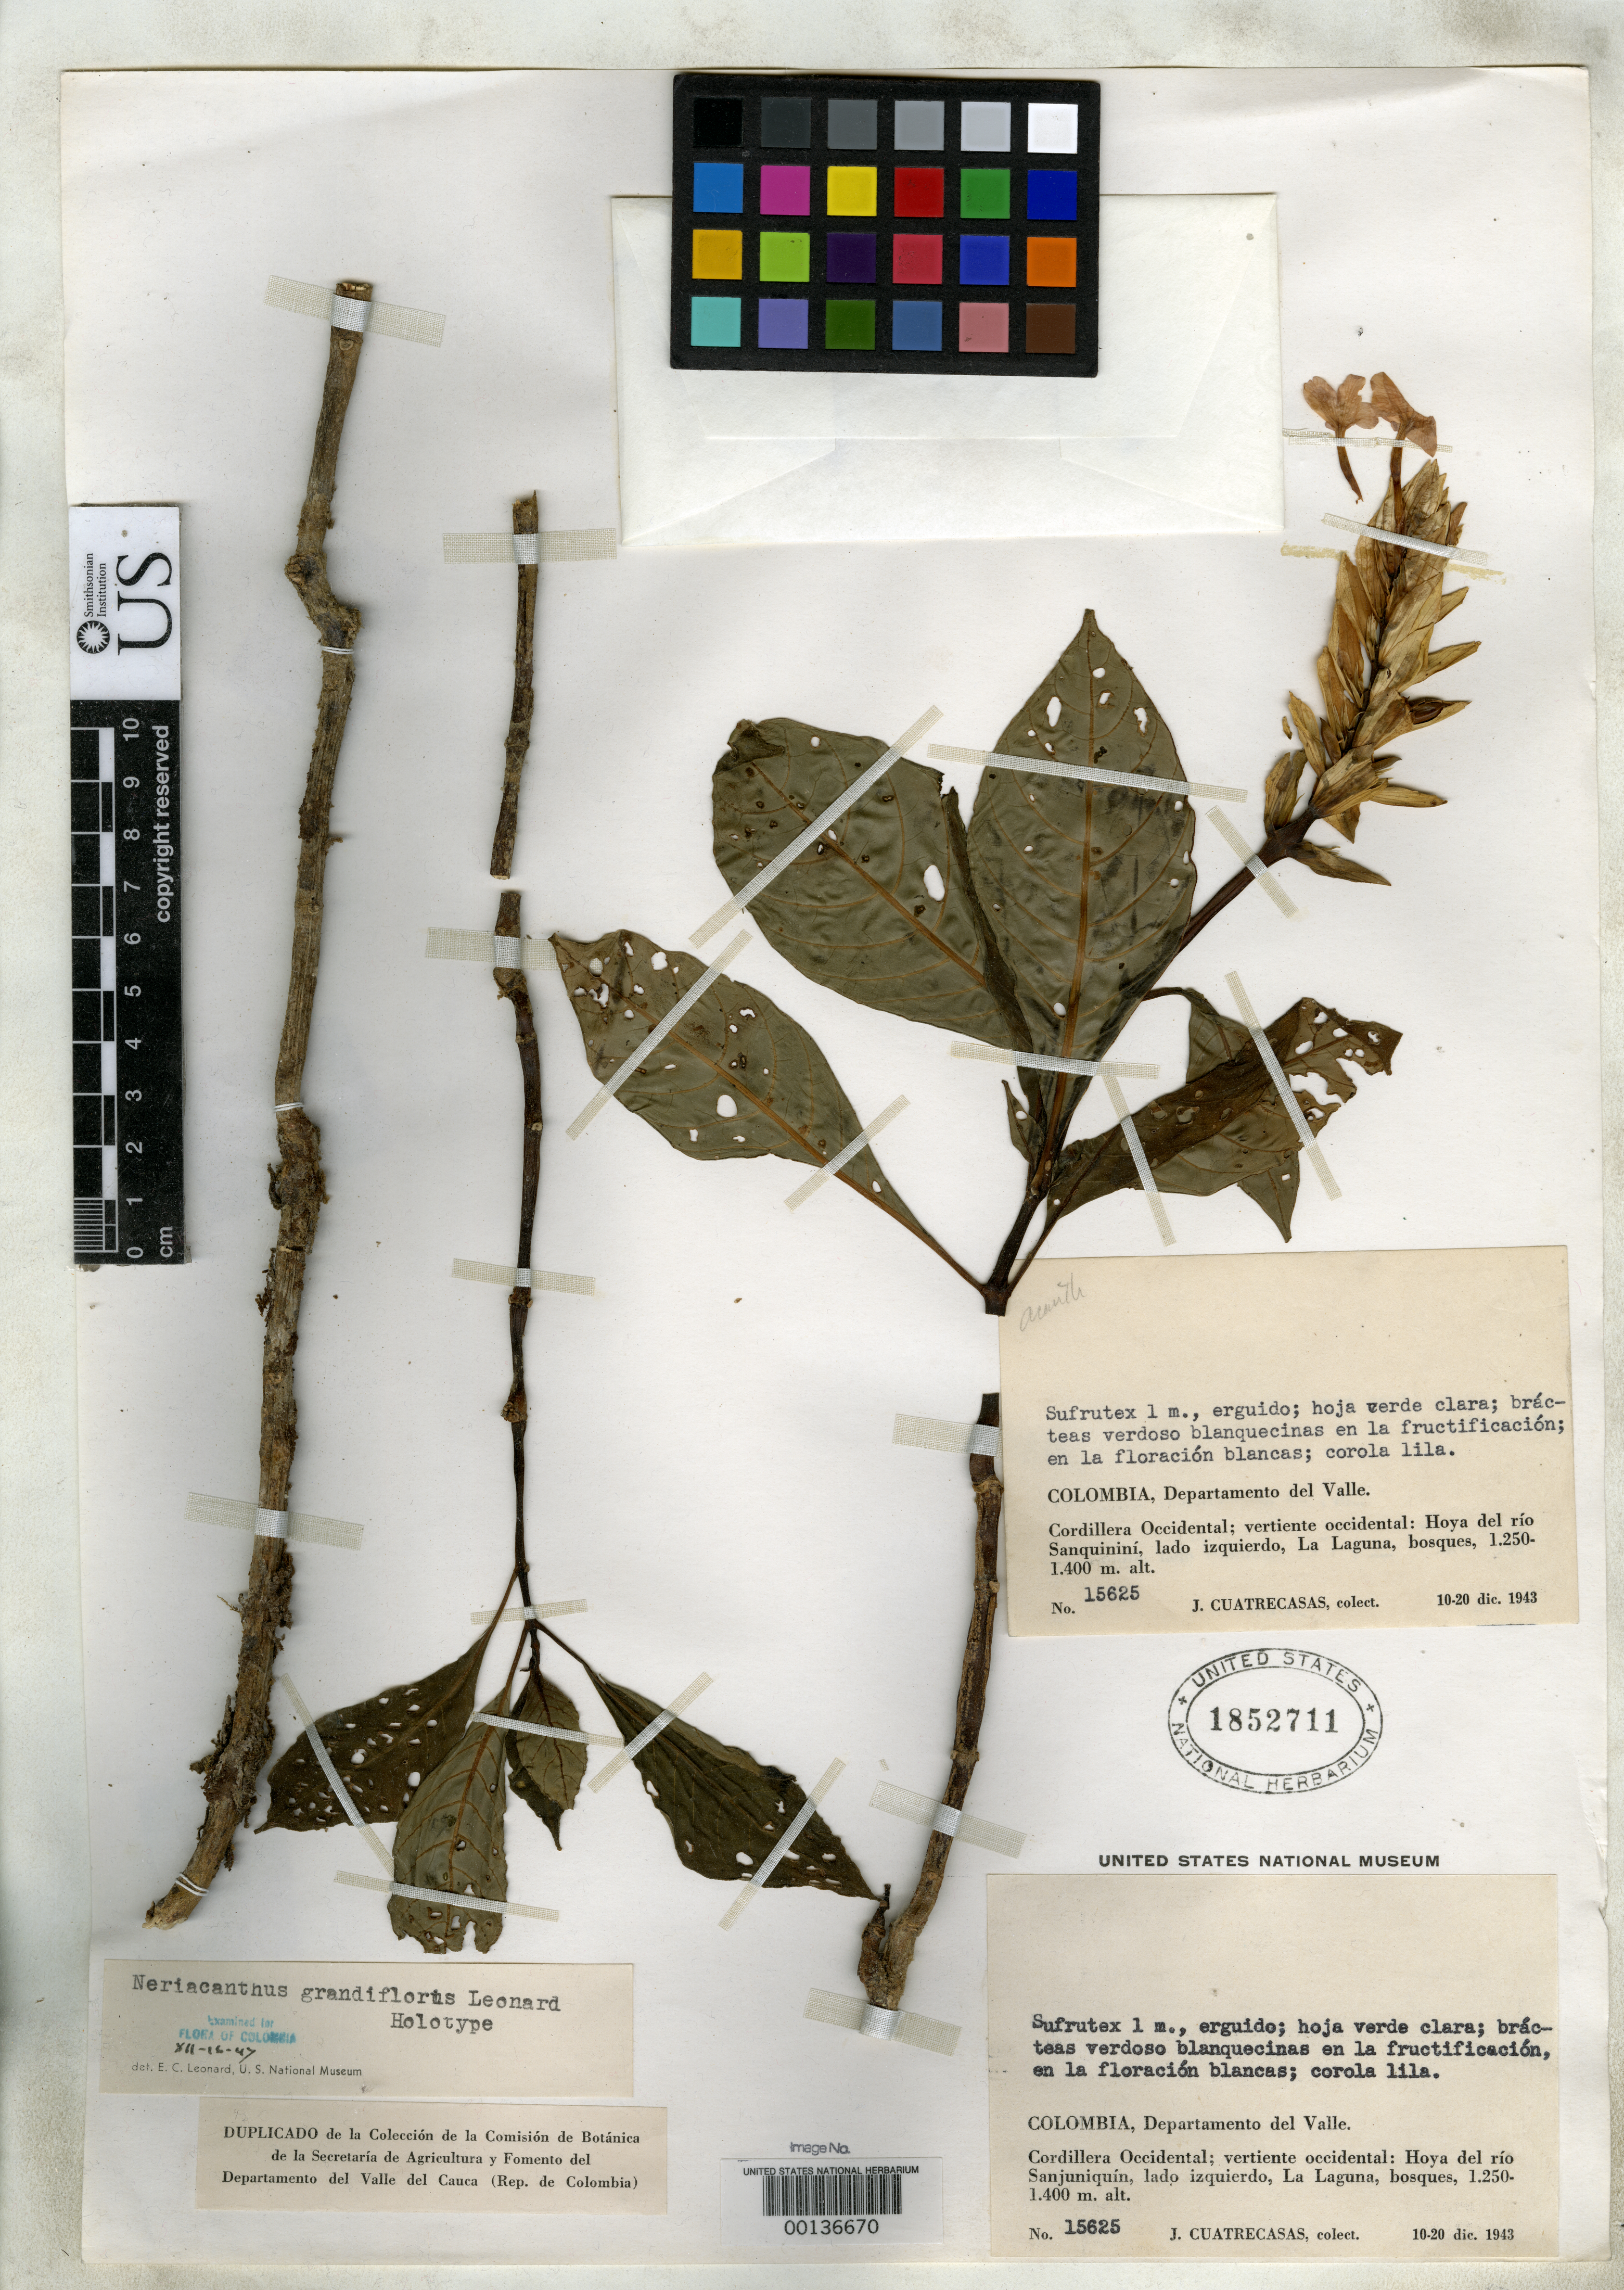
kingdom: Plantae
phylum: Tracheophyta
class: Magnoliopsida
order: Lamiales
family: Acanthaceae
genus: Neriacanthus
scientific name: Neriacanthus grandiflorus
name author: Leonard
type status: Holotype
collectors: J. Cuatrecasas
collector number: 15625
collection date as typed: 10 Dec 1943 to 20 Dec 1943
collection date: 1943-12-10/1943-12-20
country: Colombia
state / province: Valle del Cauca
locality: La Laguna, left bank of Rio Sanguinini.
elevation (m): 1250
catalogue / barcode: US 1852711